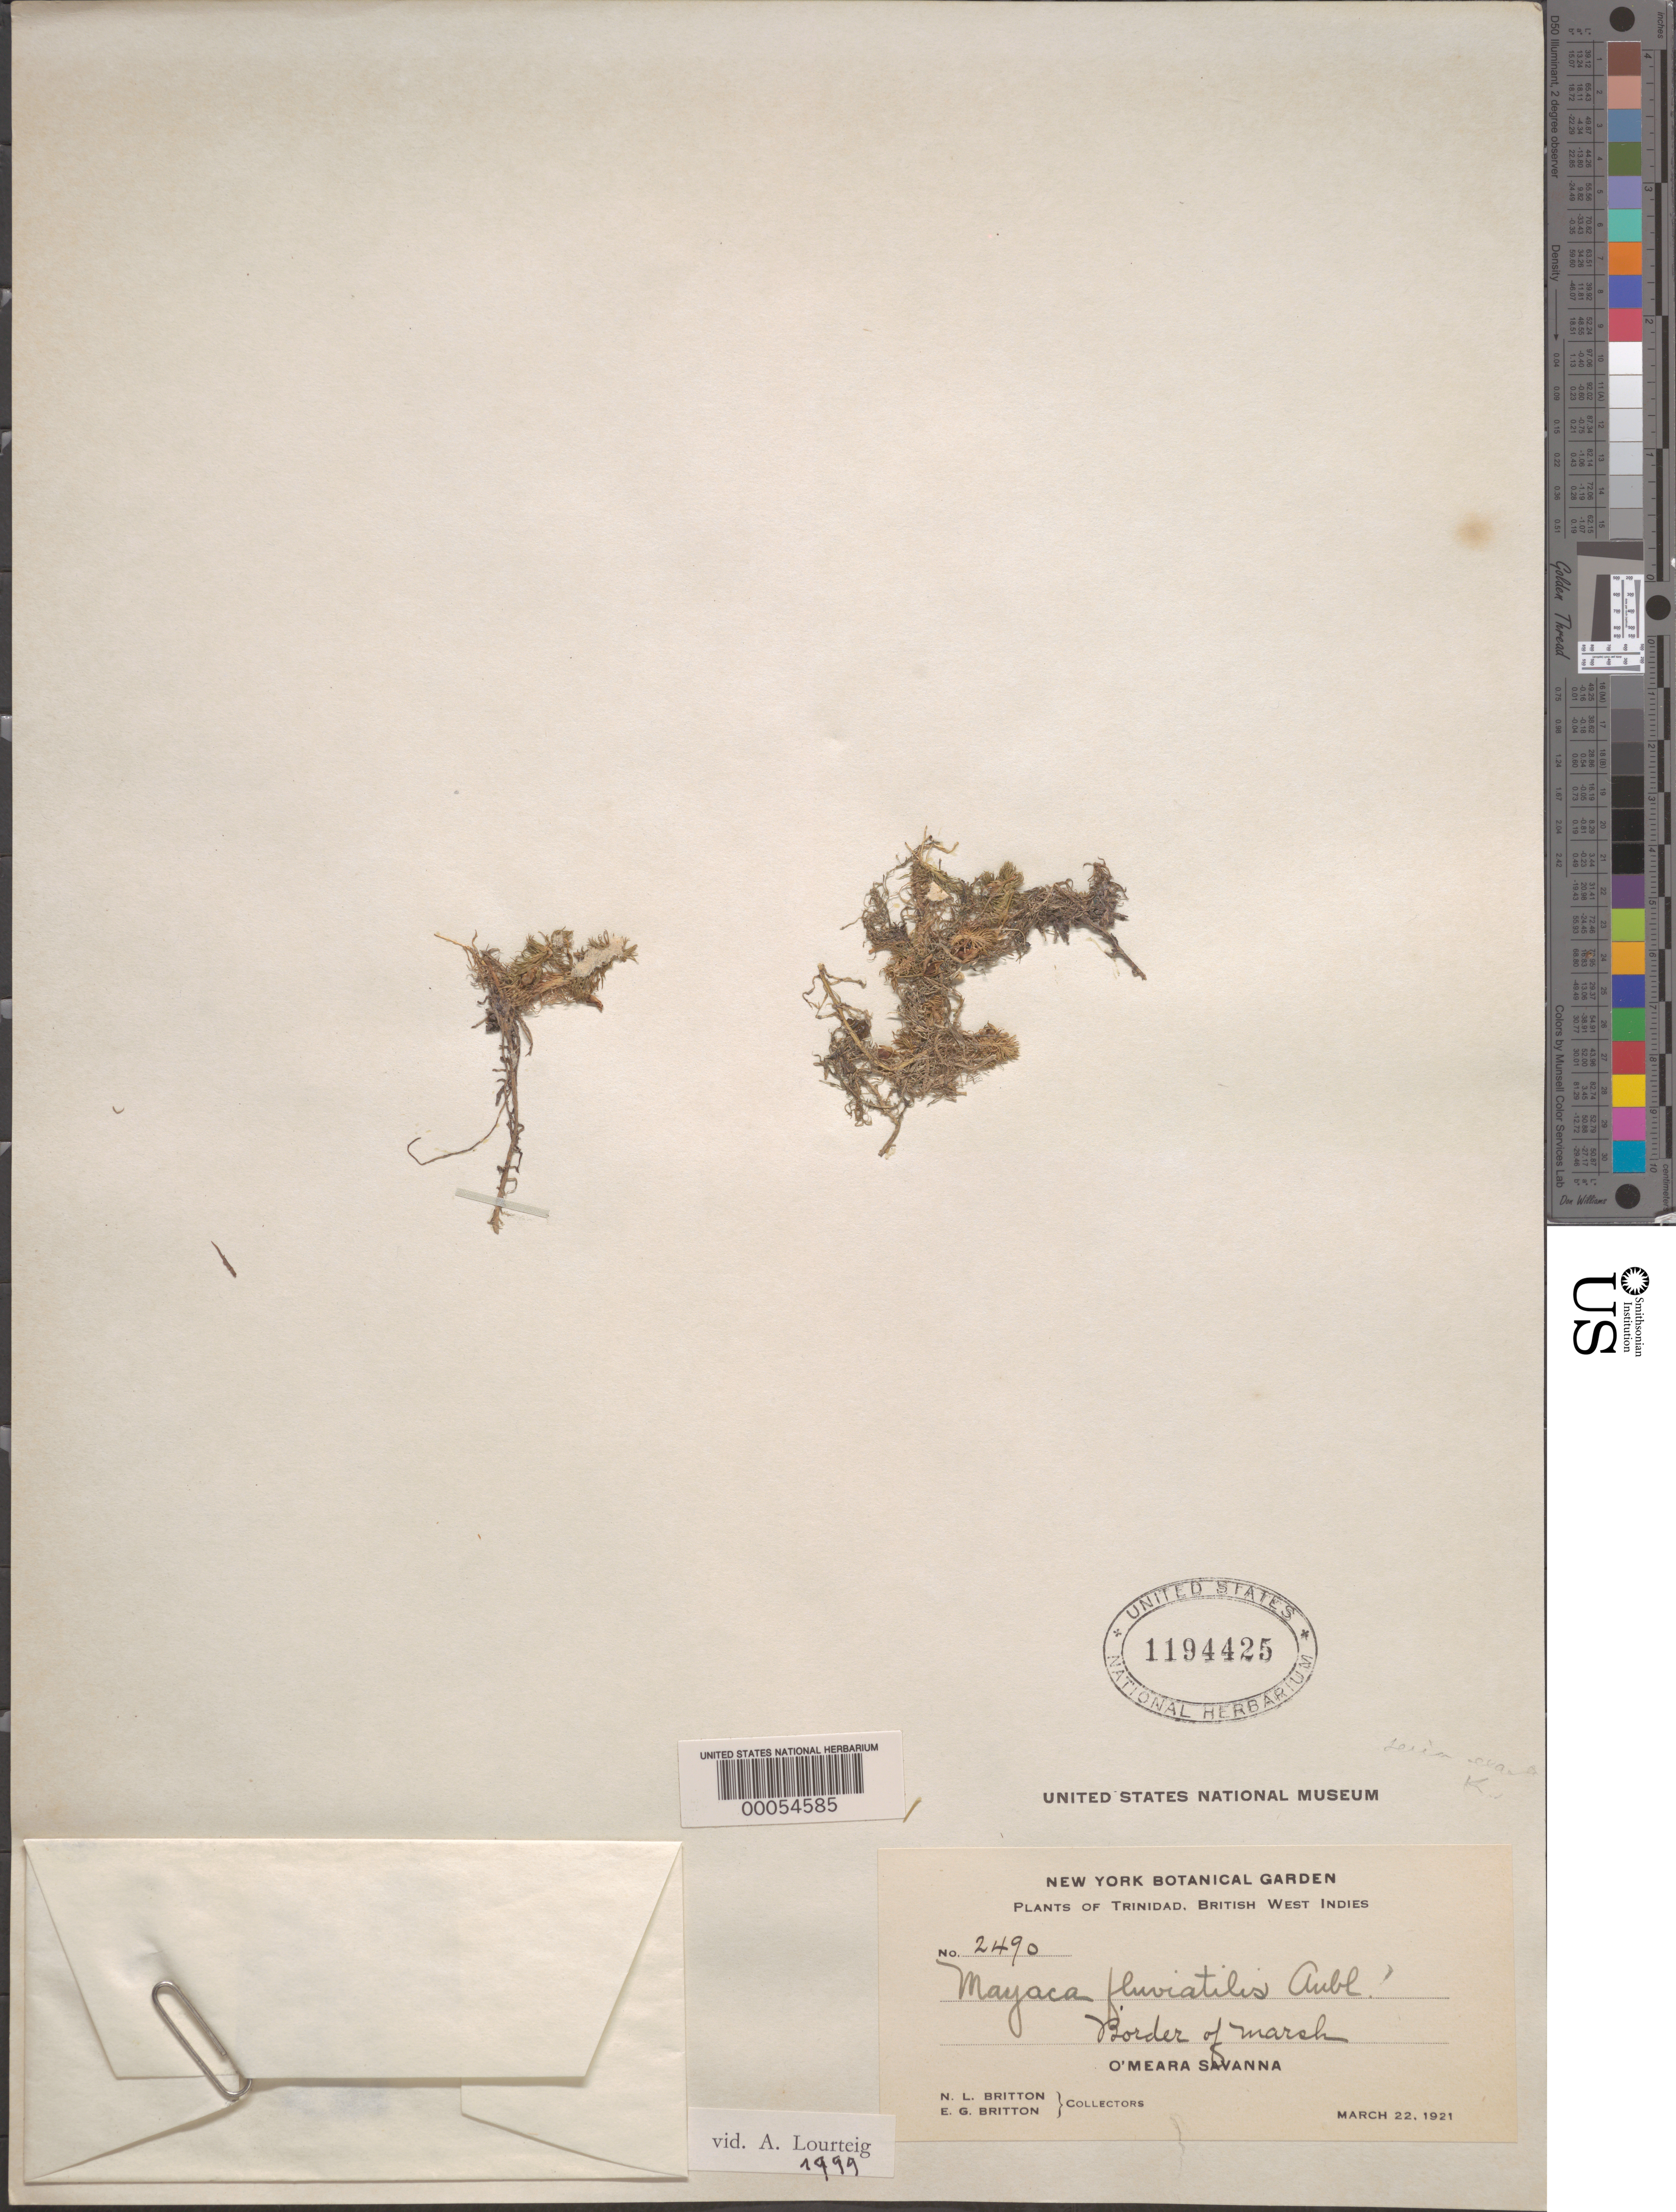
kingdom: Plantae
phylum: Tracheophyta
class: Liliopsida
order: Poales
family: Mayacaceae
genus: Mayaca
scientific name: Mayaca fluviatilis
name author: Aubl.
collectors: N. Britton & E. G. Britton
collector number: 2490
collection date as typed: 22 Mar 1921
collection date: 1921-03-22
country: Trinidad and Tobago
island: Trinidad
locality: O'maera savanna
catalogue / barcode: US 1194425